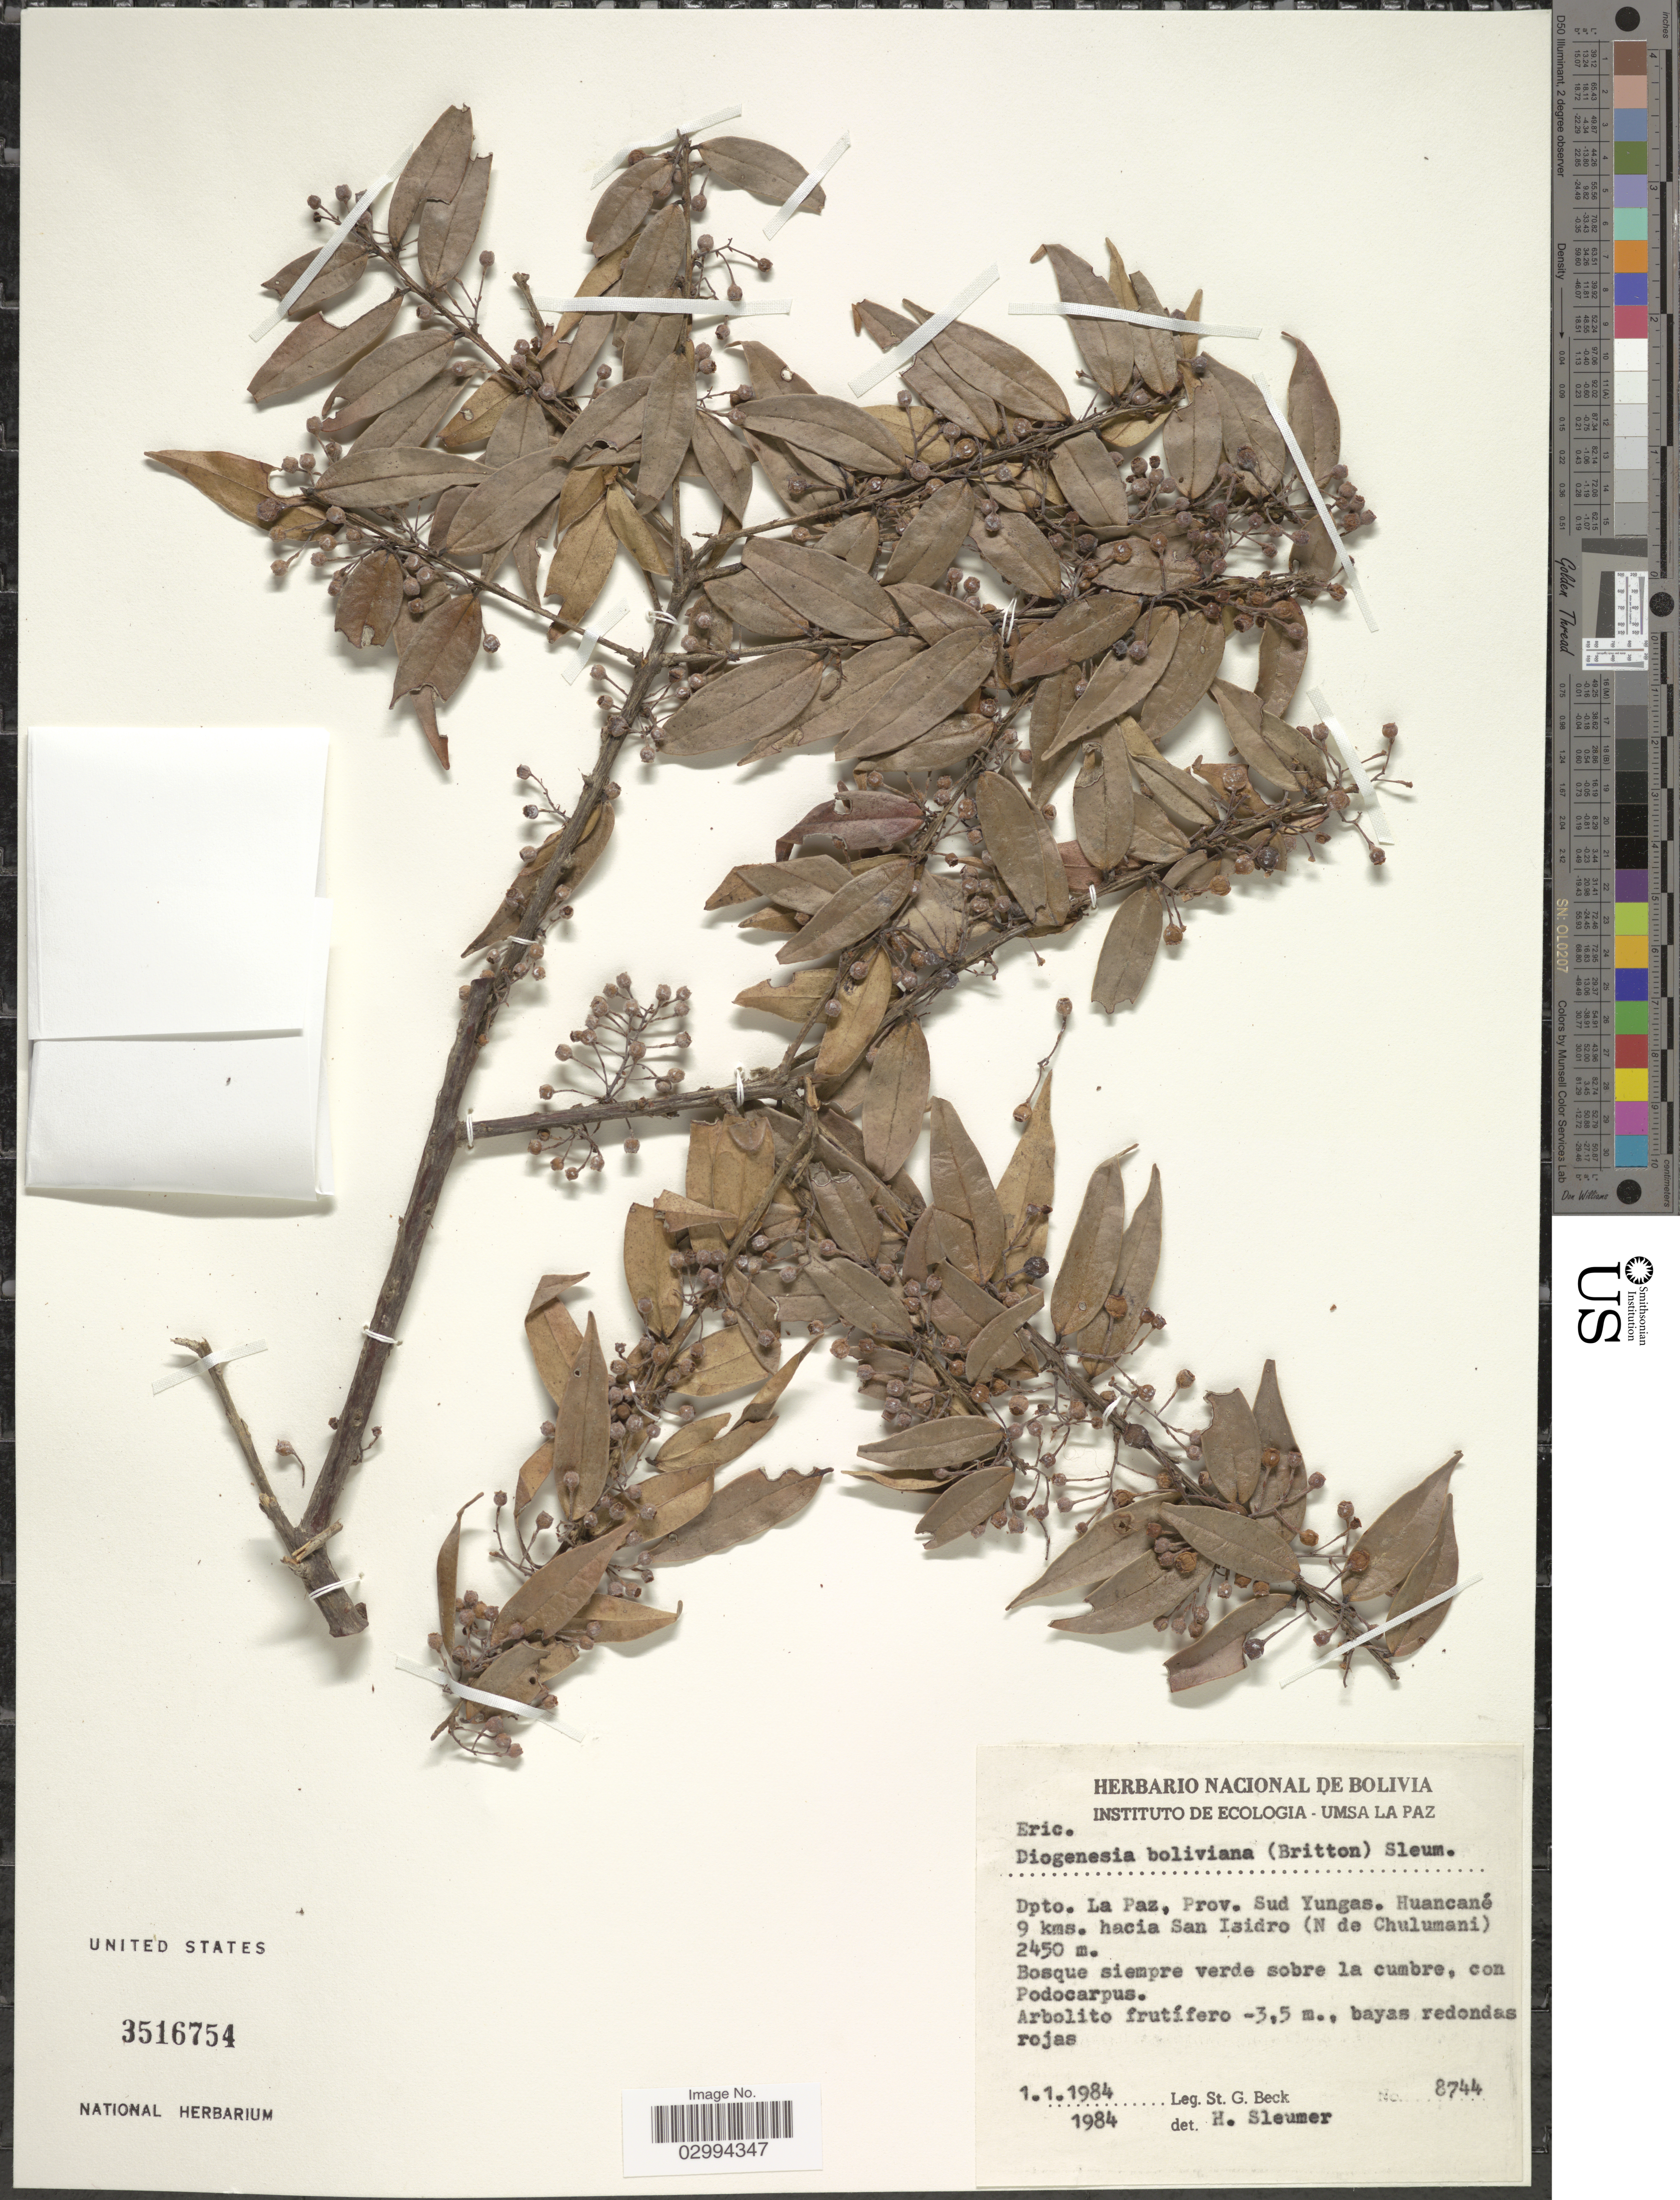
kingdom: Plantae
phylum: Tracheophyta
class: Magnoliopsida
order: Ericales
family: Ericaceae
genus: Diogenesia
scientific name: Diogenesia boliviana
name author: (Britton) Sleumer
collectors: S. G. Beck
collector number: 8744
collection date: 1984-01-01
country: Bolivia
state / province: La Paz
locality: Dpto. La paz, Prov. Sud Yungas. Huancané 9 kms. hacia San Isidro (N de Chulumani).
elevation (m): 2450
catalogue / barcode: US 3516754